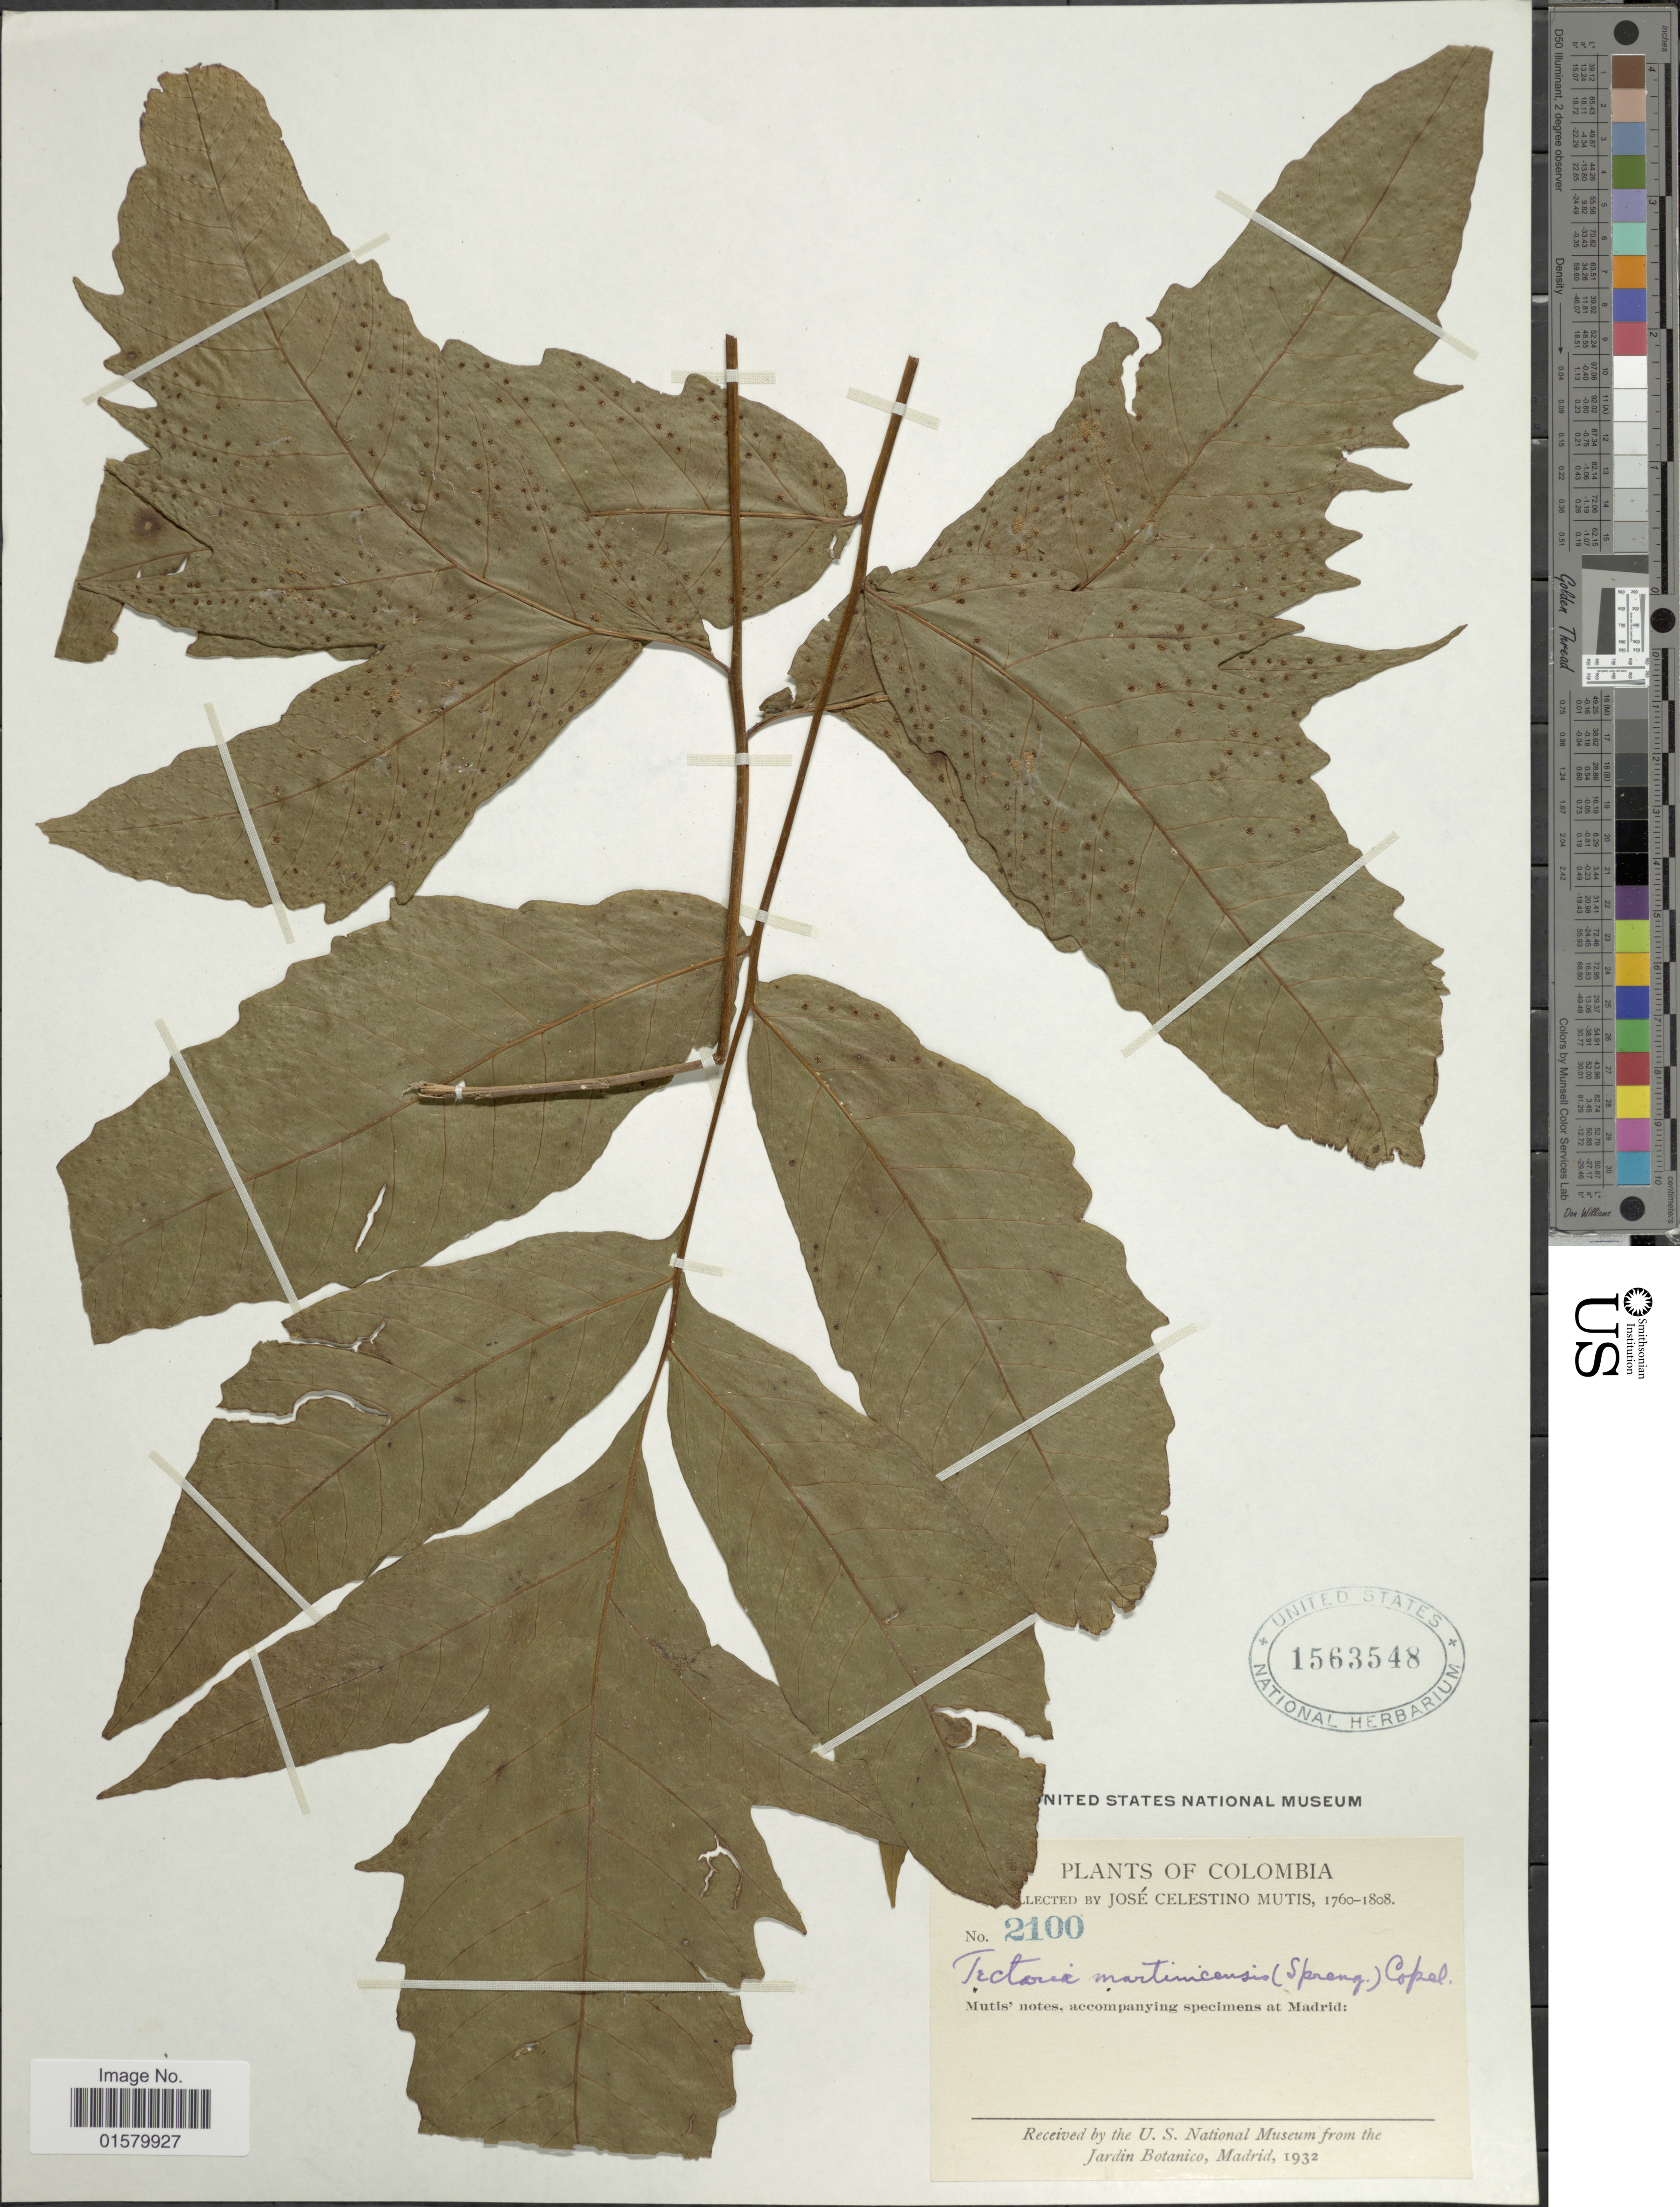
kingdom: Plantae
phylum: Tracheophyta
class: Polypodiopsida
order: Polypodiales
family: Tectariaceae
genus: Tectaria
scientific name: Tectaria transiens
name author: (C.V. Morton) A.R. Sm.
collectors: J. C. B. Mutis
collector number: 2100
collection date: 1760/1808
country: Colombia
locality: Madrid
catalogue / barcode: US 1563548